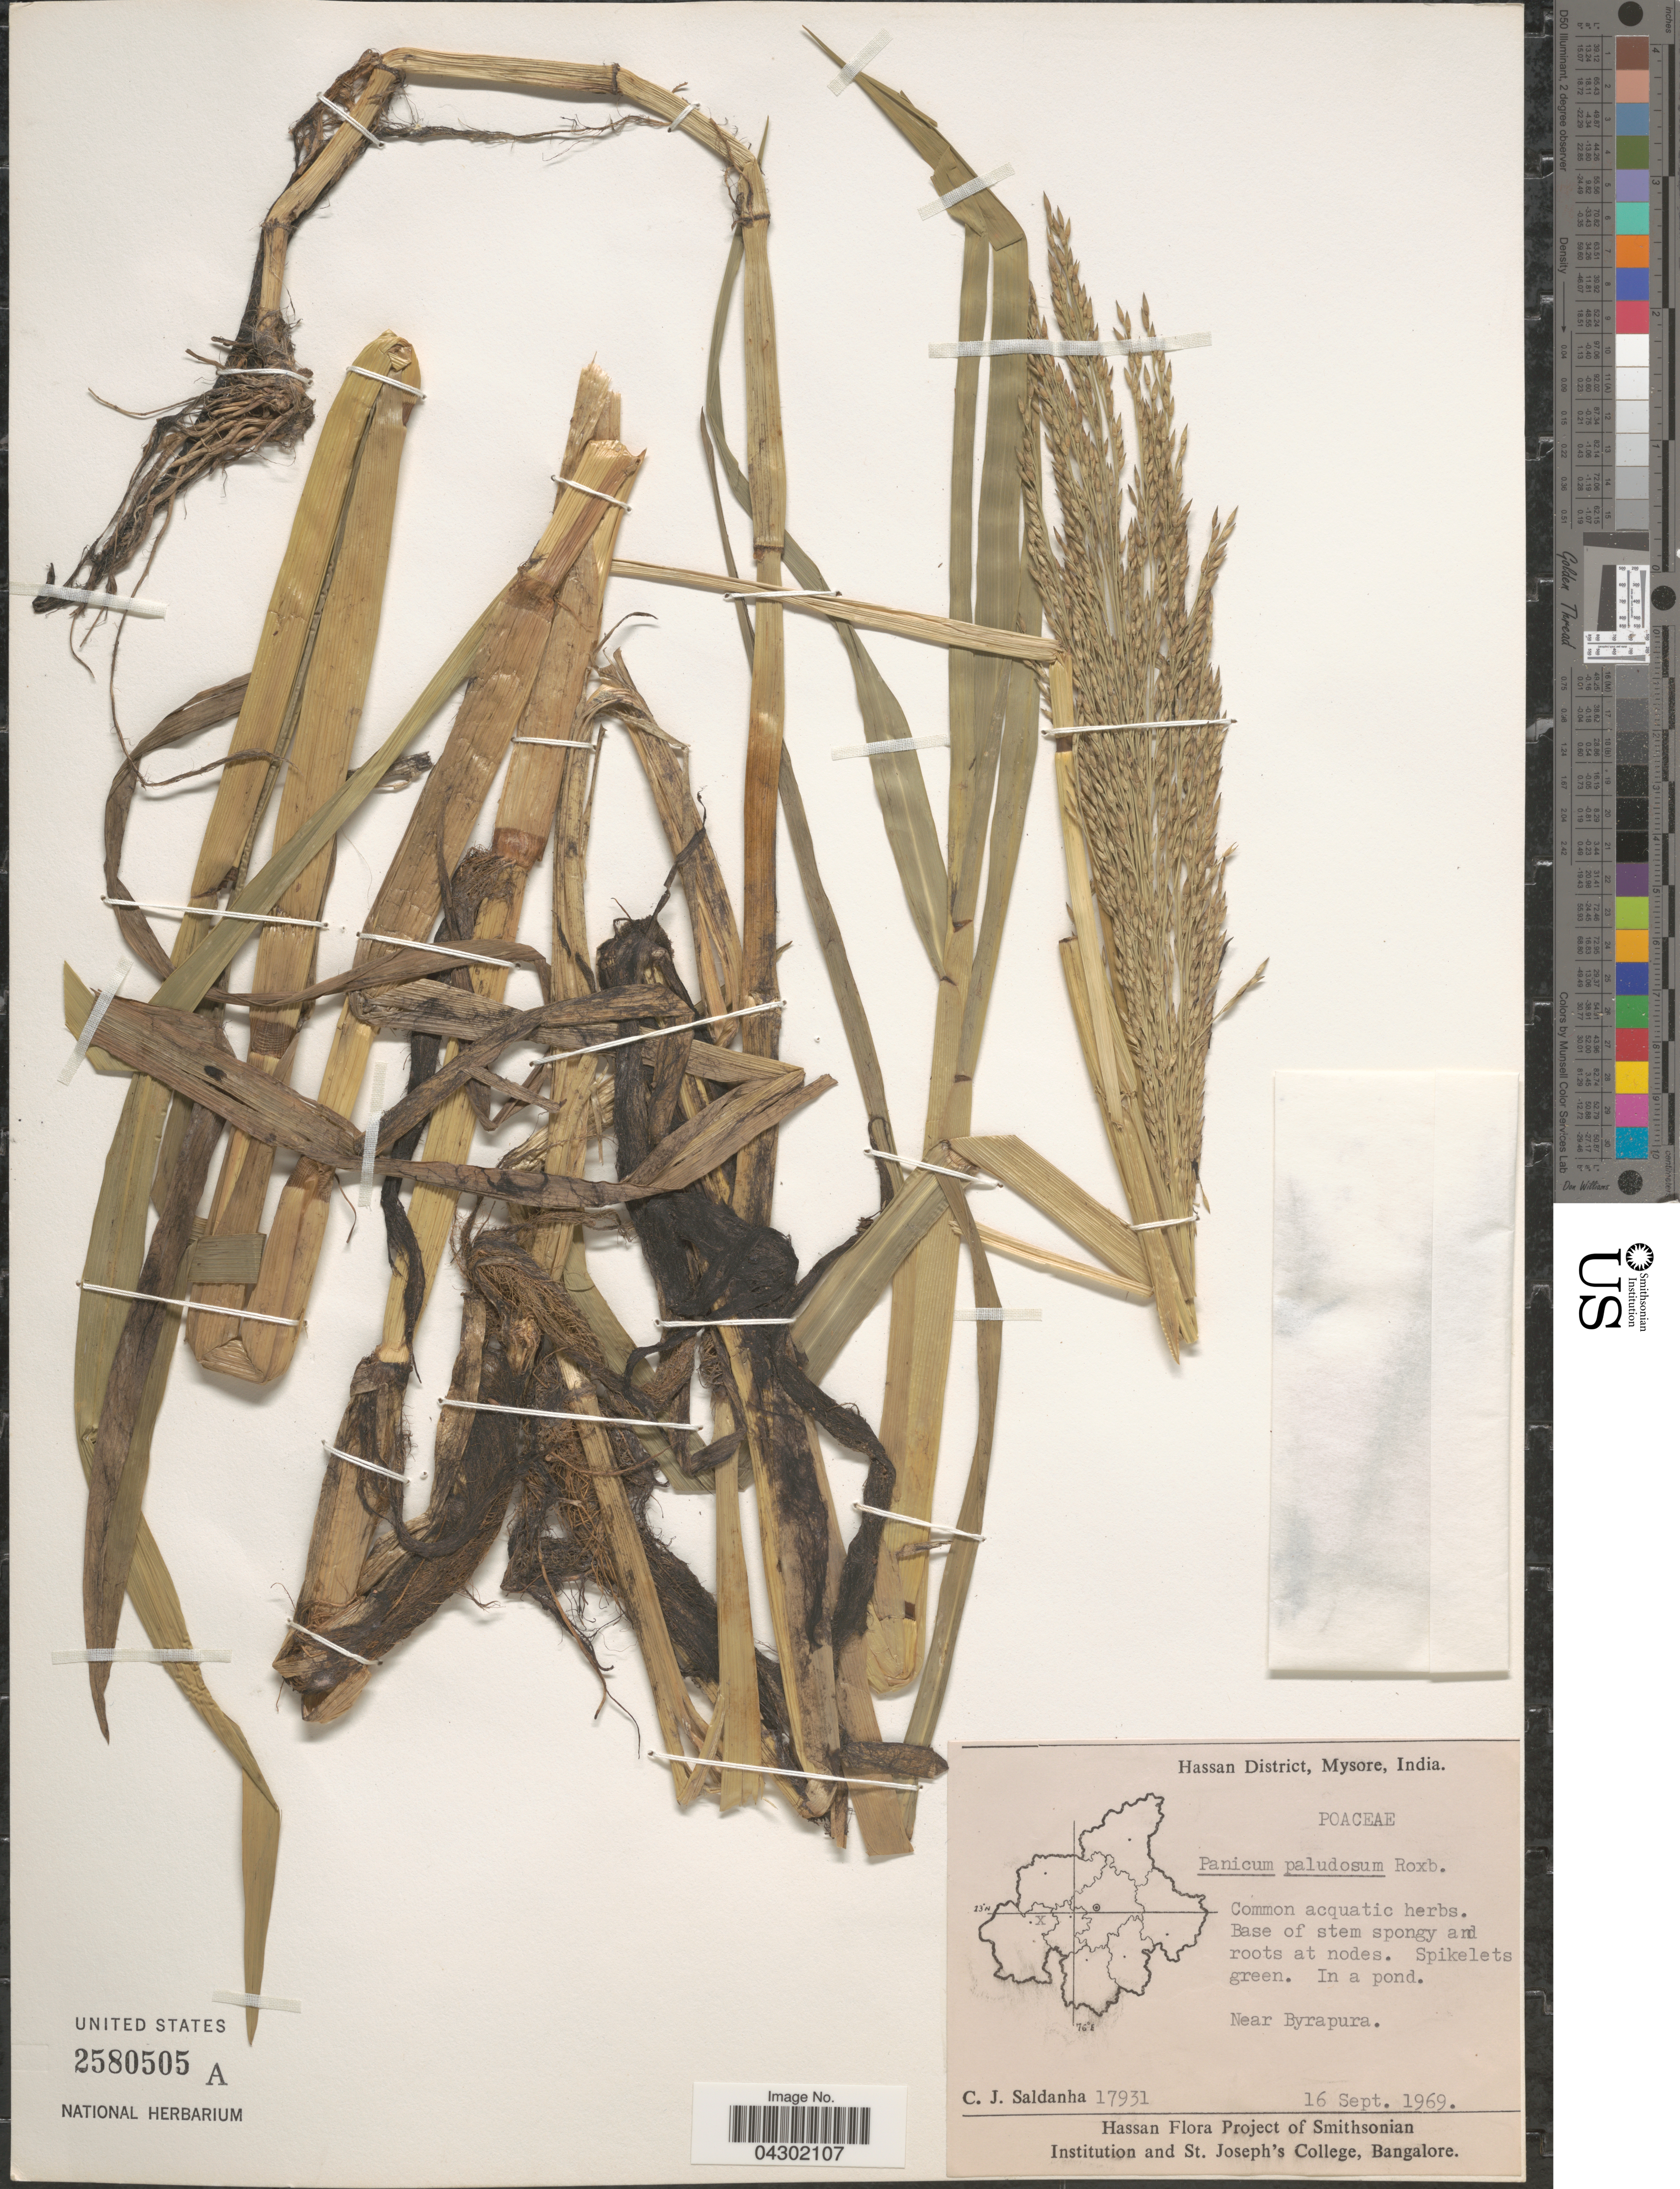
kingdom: Plantae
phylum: Tracheophyta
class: Liliopsida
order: Poales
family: Poaceae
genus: Panicum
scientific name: Panicum paludosum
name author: Roxb.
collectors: C. J. Saldanha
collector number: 17931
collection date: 1969-09-16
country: India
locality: Hassan District, Mysore. In a pond. Near Byrapura.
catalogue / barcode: US 2580505A